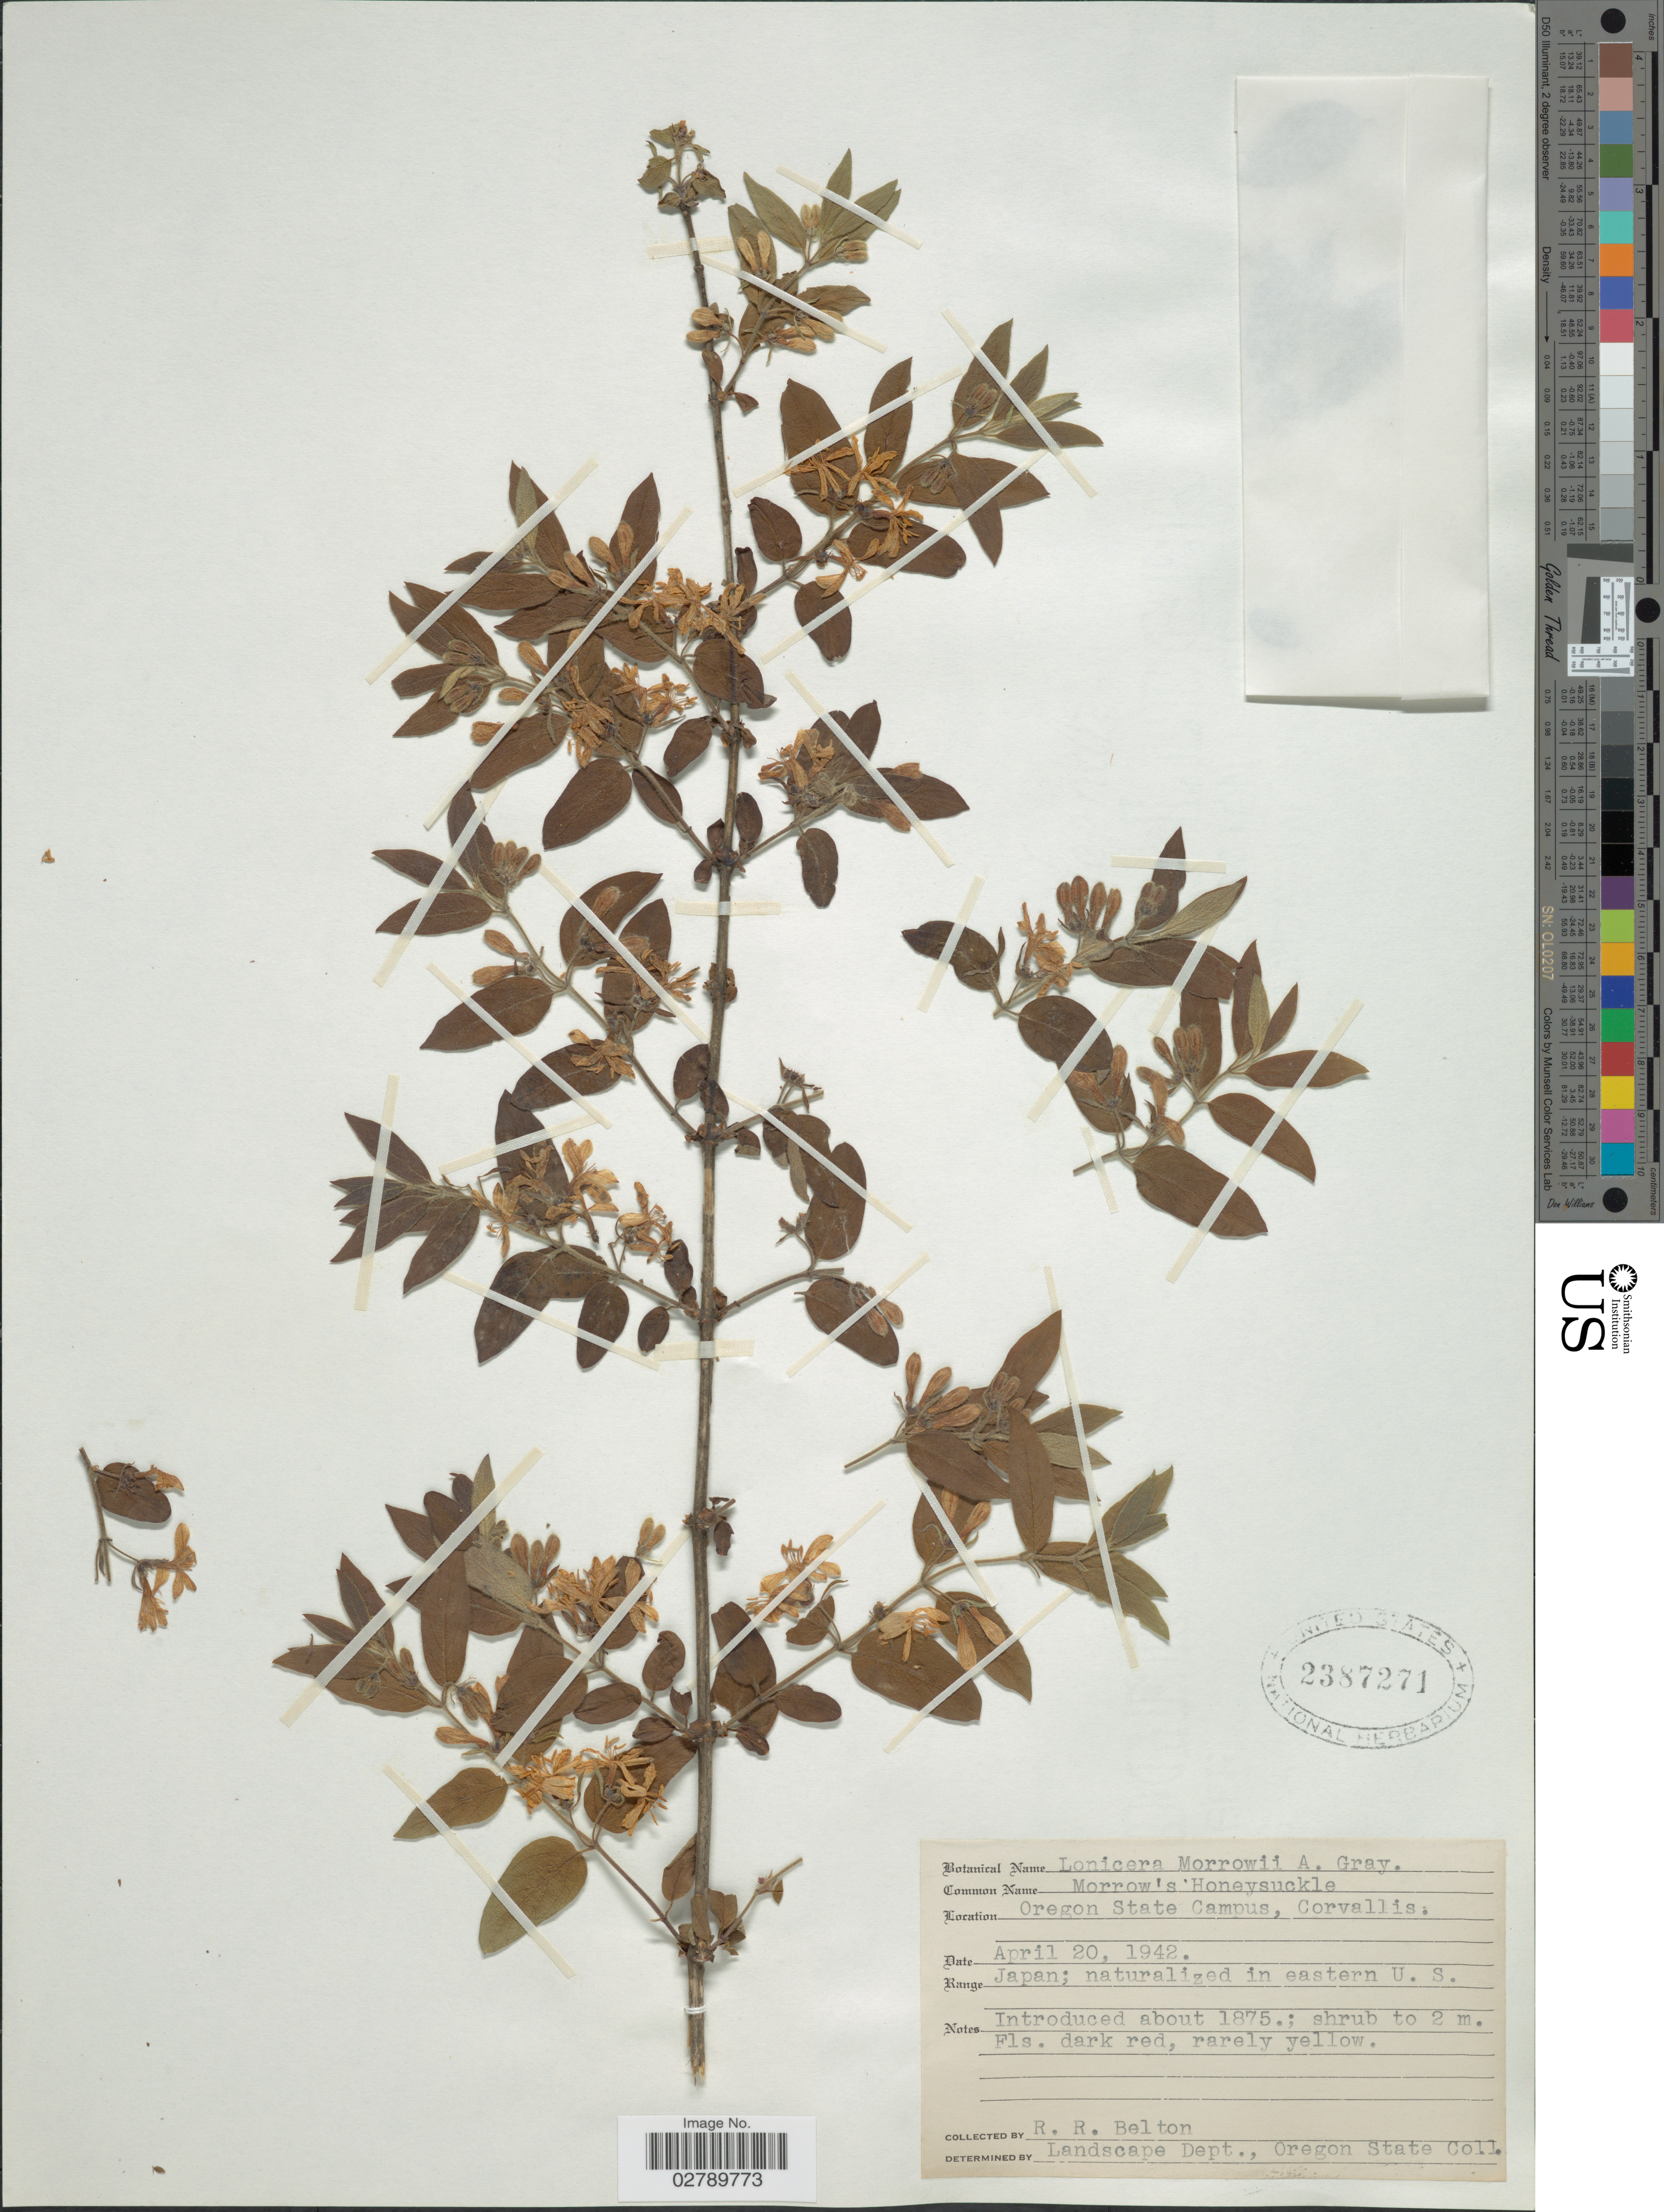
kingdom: Plantae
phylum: Tracheophyta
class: Magnoliopsida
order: Dipsacales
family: Caprifoliaceae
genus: Lonicera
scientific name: Lonicera morrowii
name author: A. Gray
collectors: R. Belton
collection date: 1942-04-20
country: United States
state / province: Oregon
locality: Oregon State Campus, Corvalis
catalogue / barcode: US 2387271